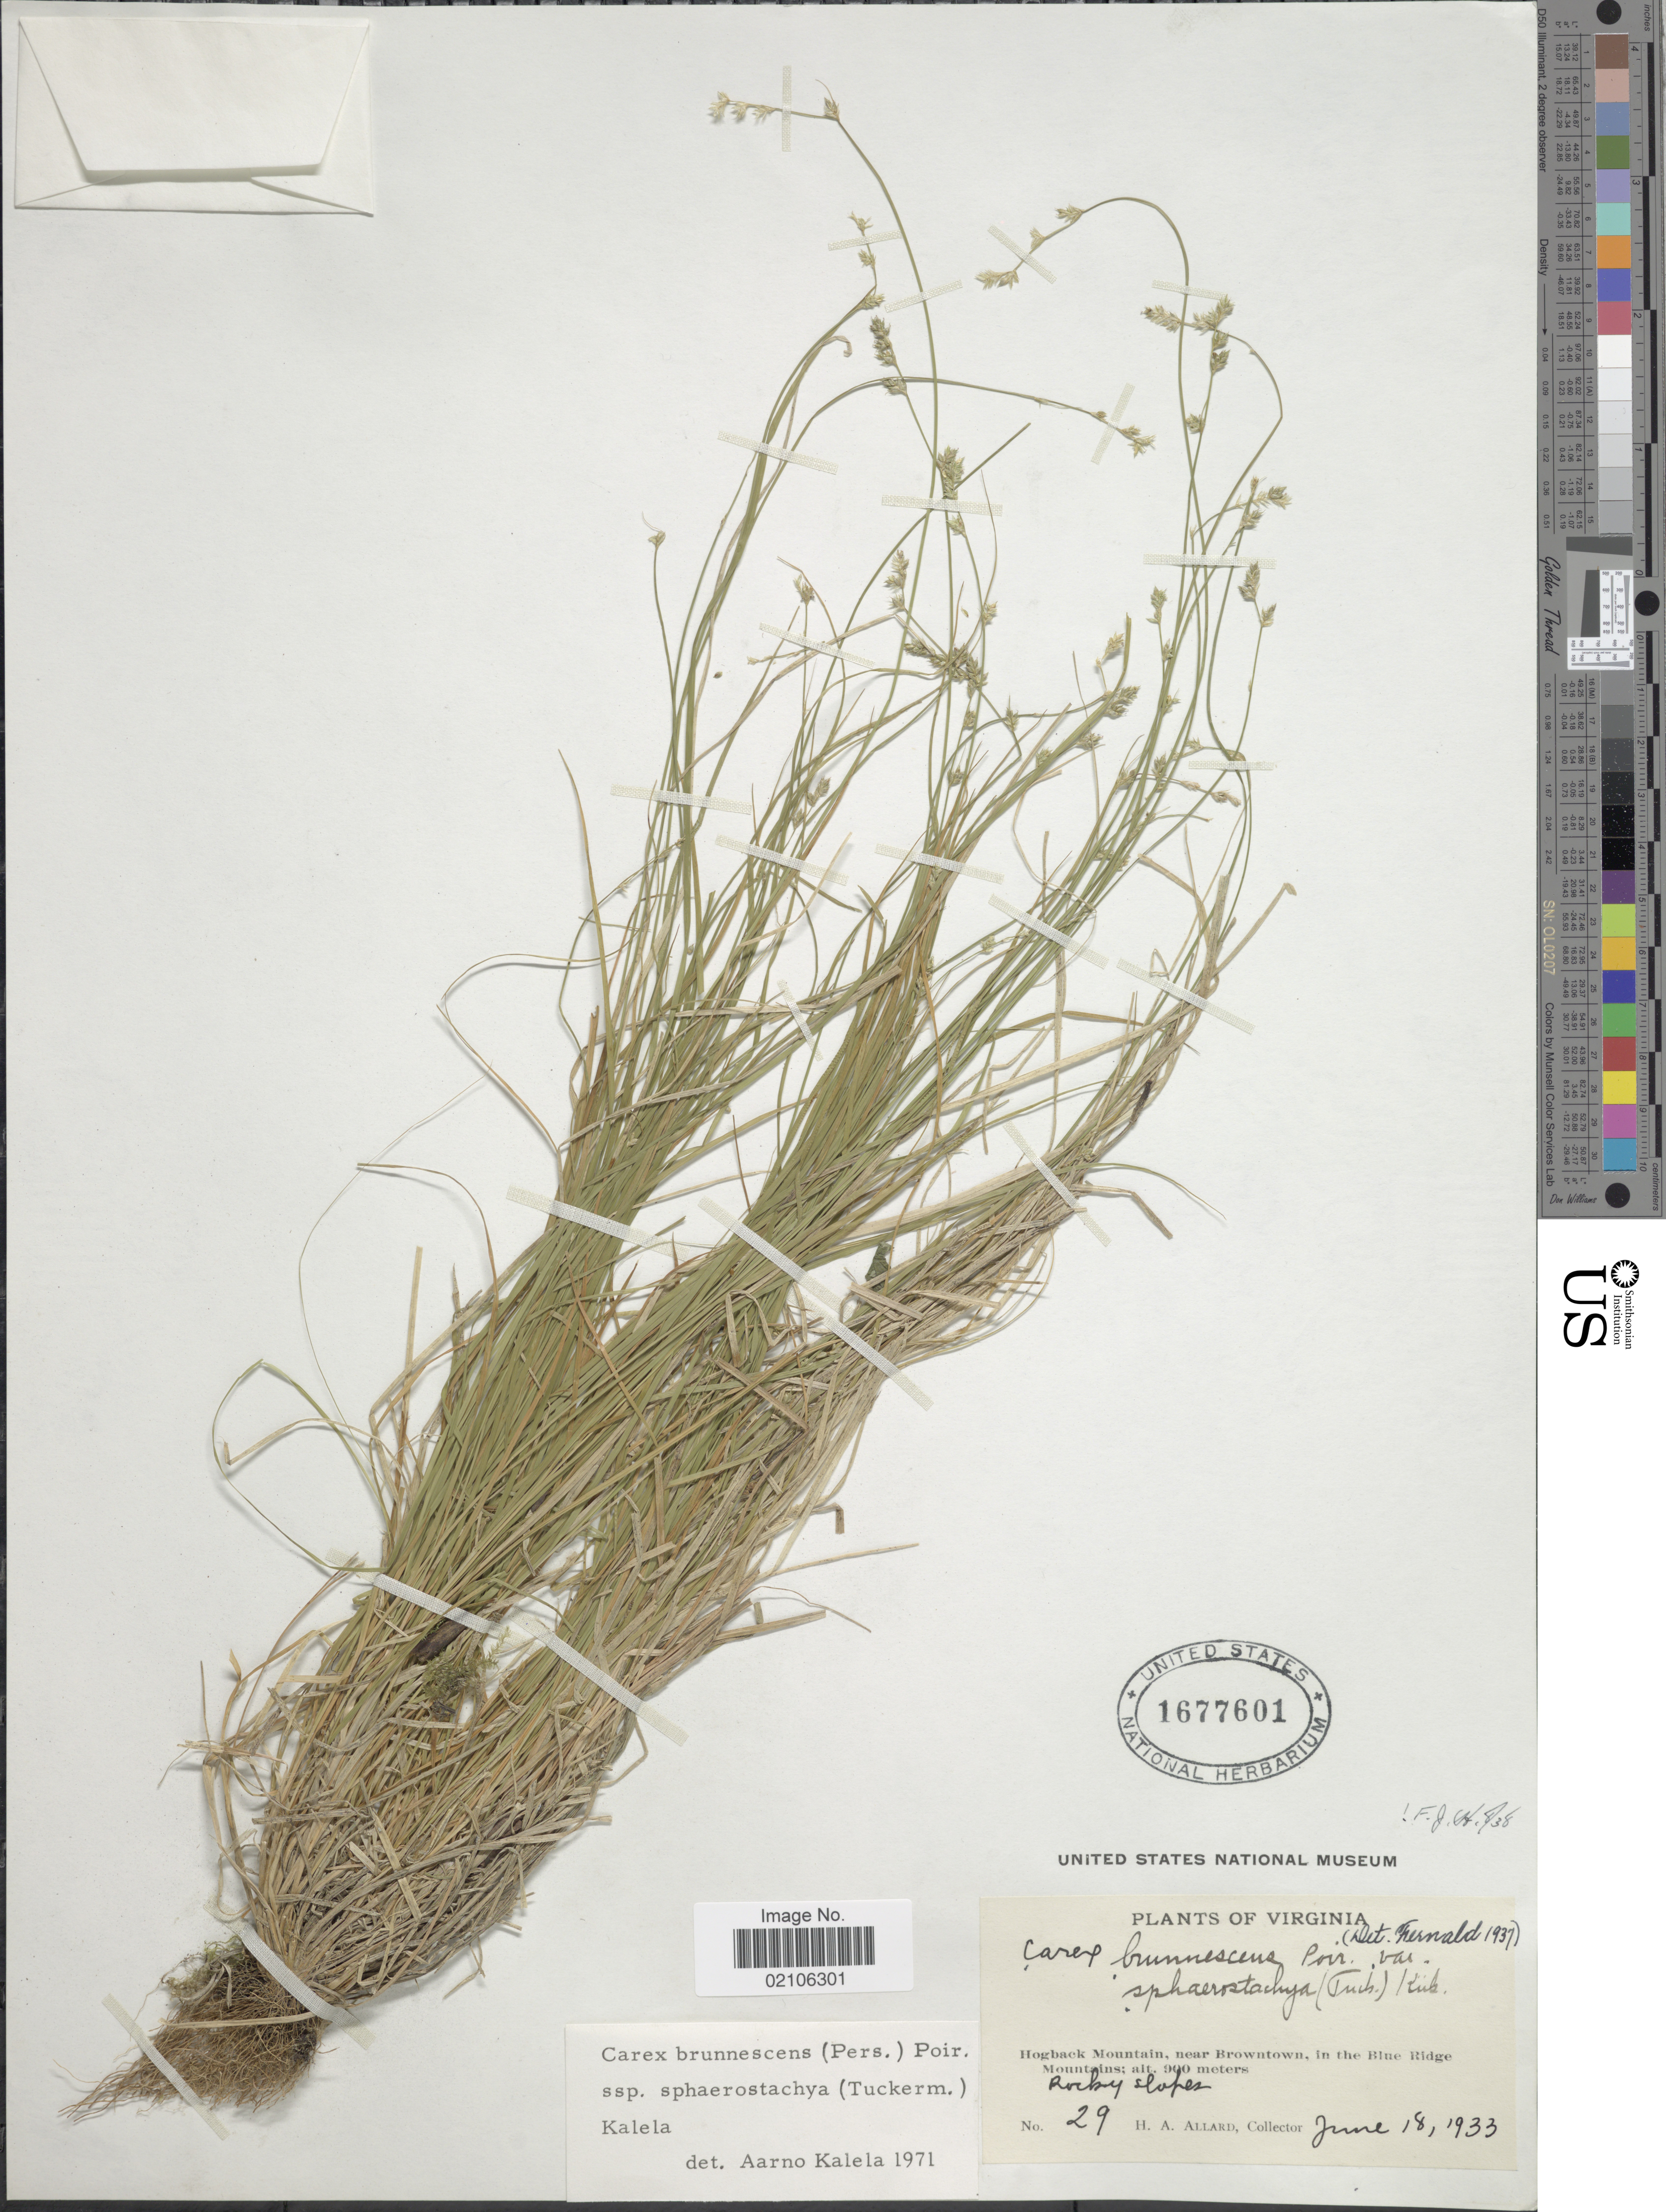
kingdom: Plantae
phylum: Tracheophyta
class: Liliopsida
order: Poales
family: Cyperaceae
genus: Carex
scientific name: Carex brunnescens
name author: (Pers.) Poir.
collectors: H. A. Allard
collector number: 29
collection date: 1933-06-18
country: United States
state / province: Virginia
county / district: Warren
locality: Hogback Mountain, near Browntown, in the Blue Ridge Mountains, rocky slopes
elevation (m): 900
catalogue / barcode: US 1677601